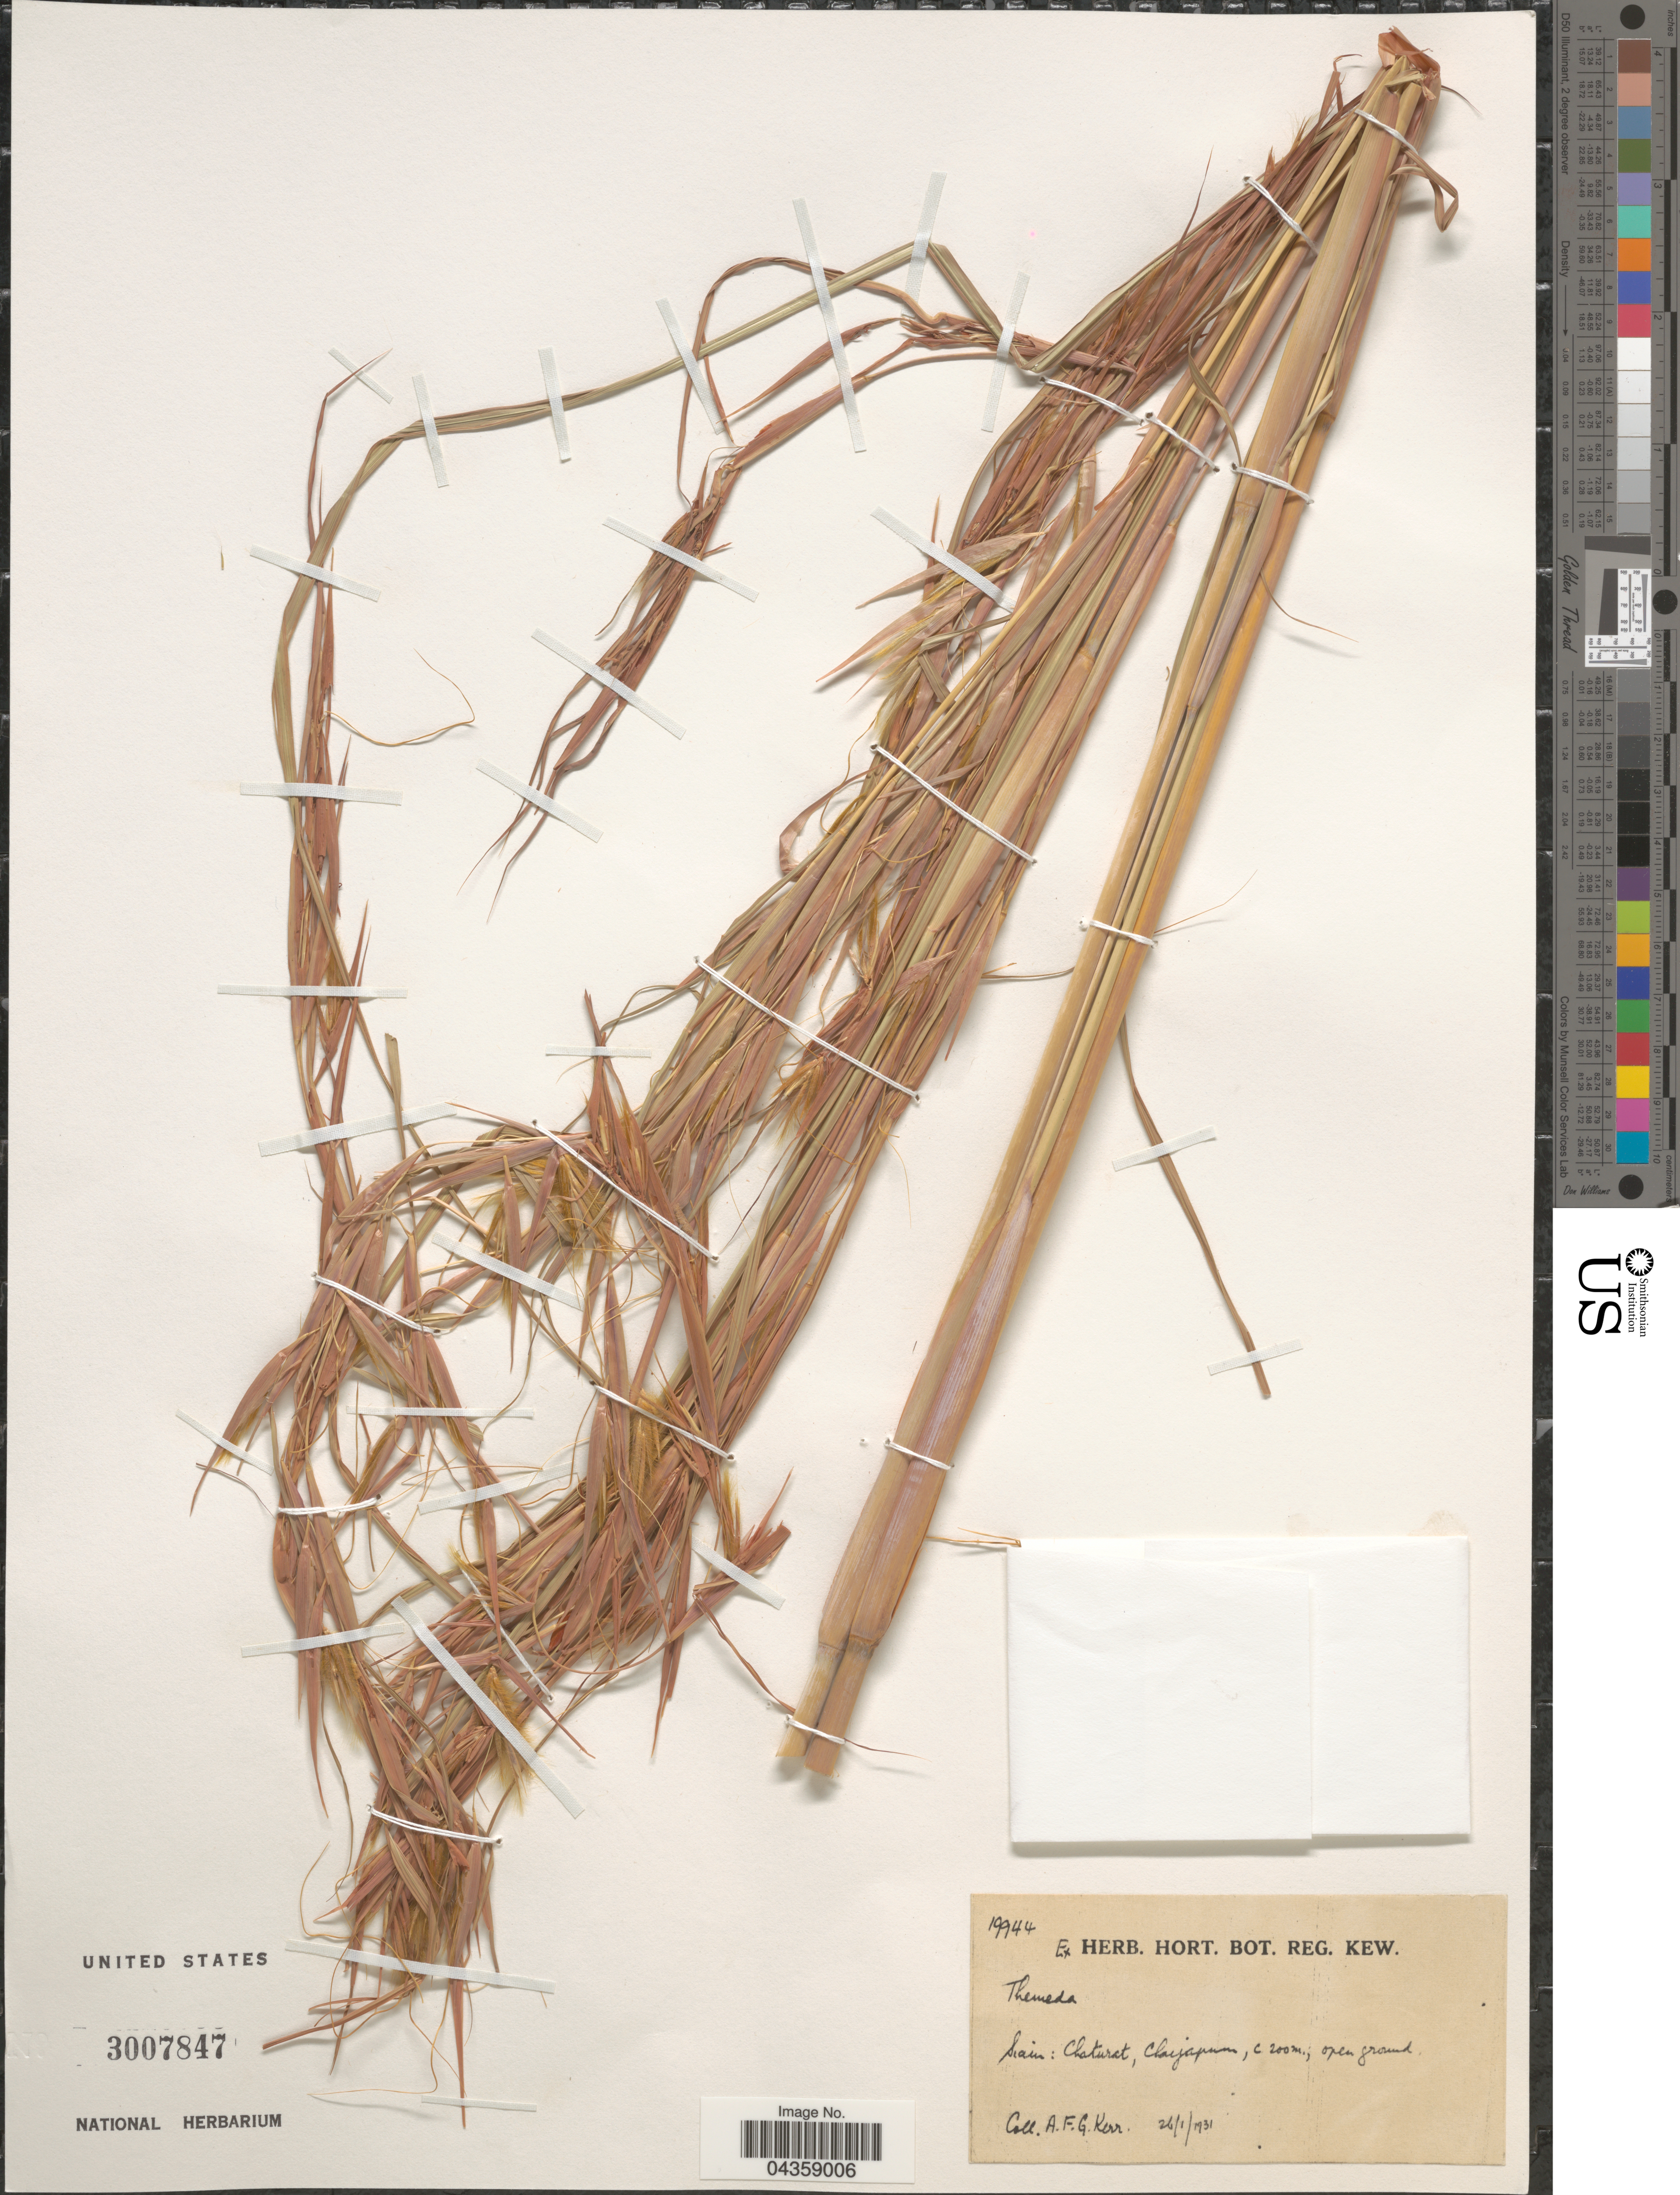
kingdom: Plantae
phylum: Tracheophyta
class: Liliopsida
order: Poales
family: Poaceae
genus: Themeda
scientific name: Themeda sp.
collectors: A. F. G. Kerr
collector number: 19944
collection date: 1931-01-26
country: Thailand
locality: Siam : Chaturat, Chaejapum.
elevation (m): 200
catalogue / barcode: US 3007847